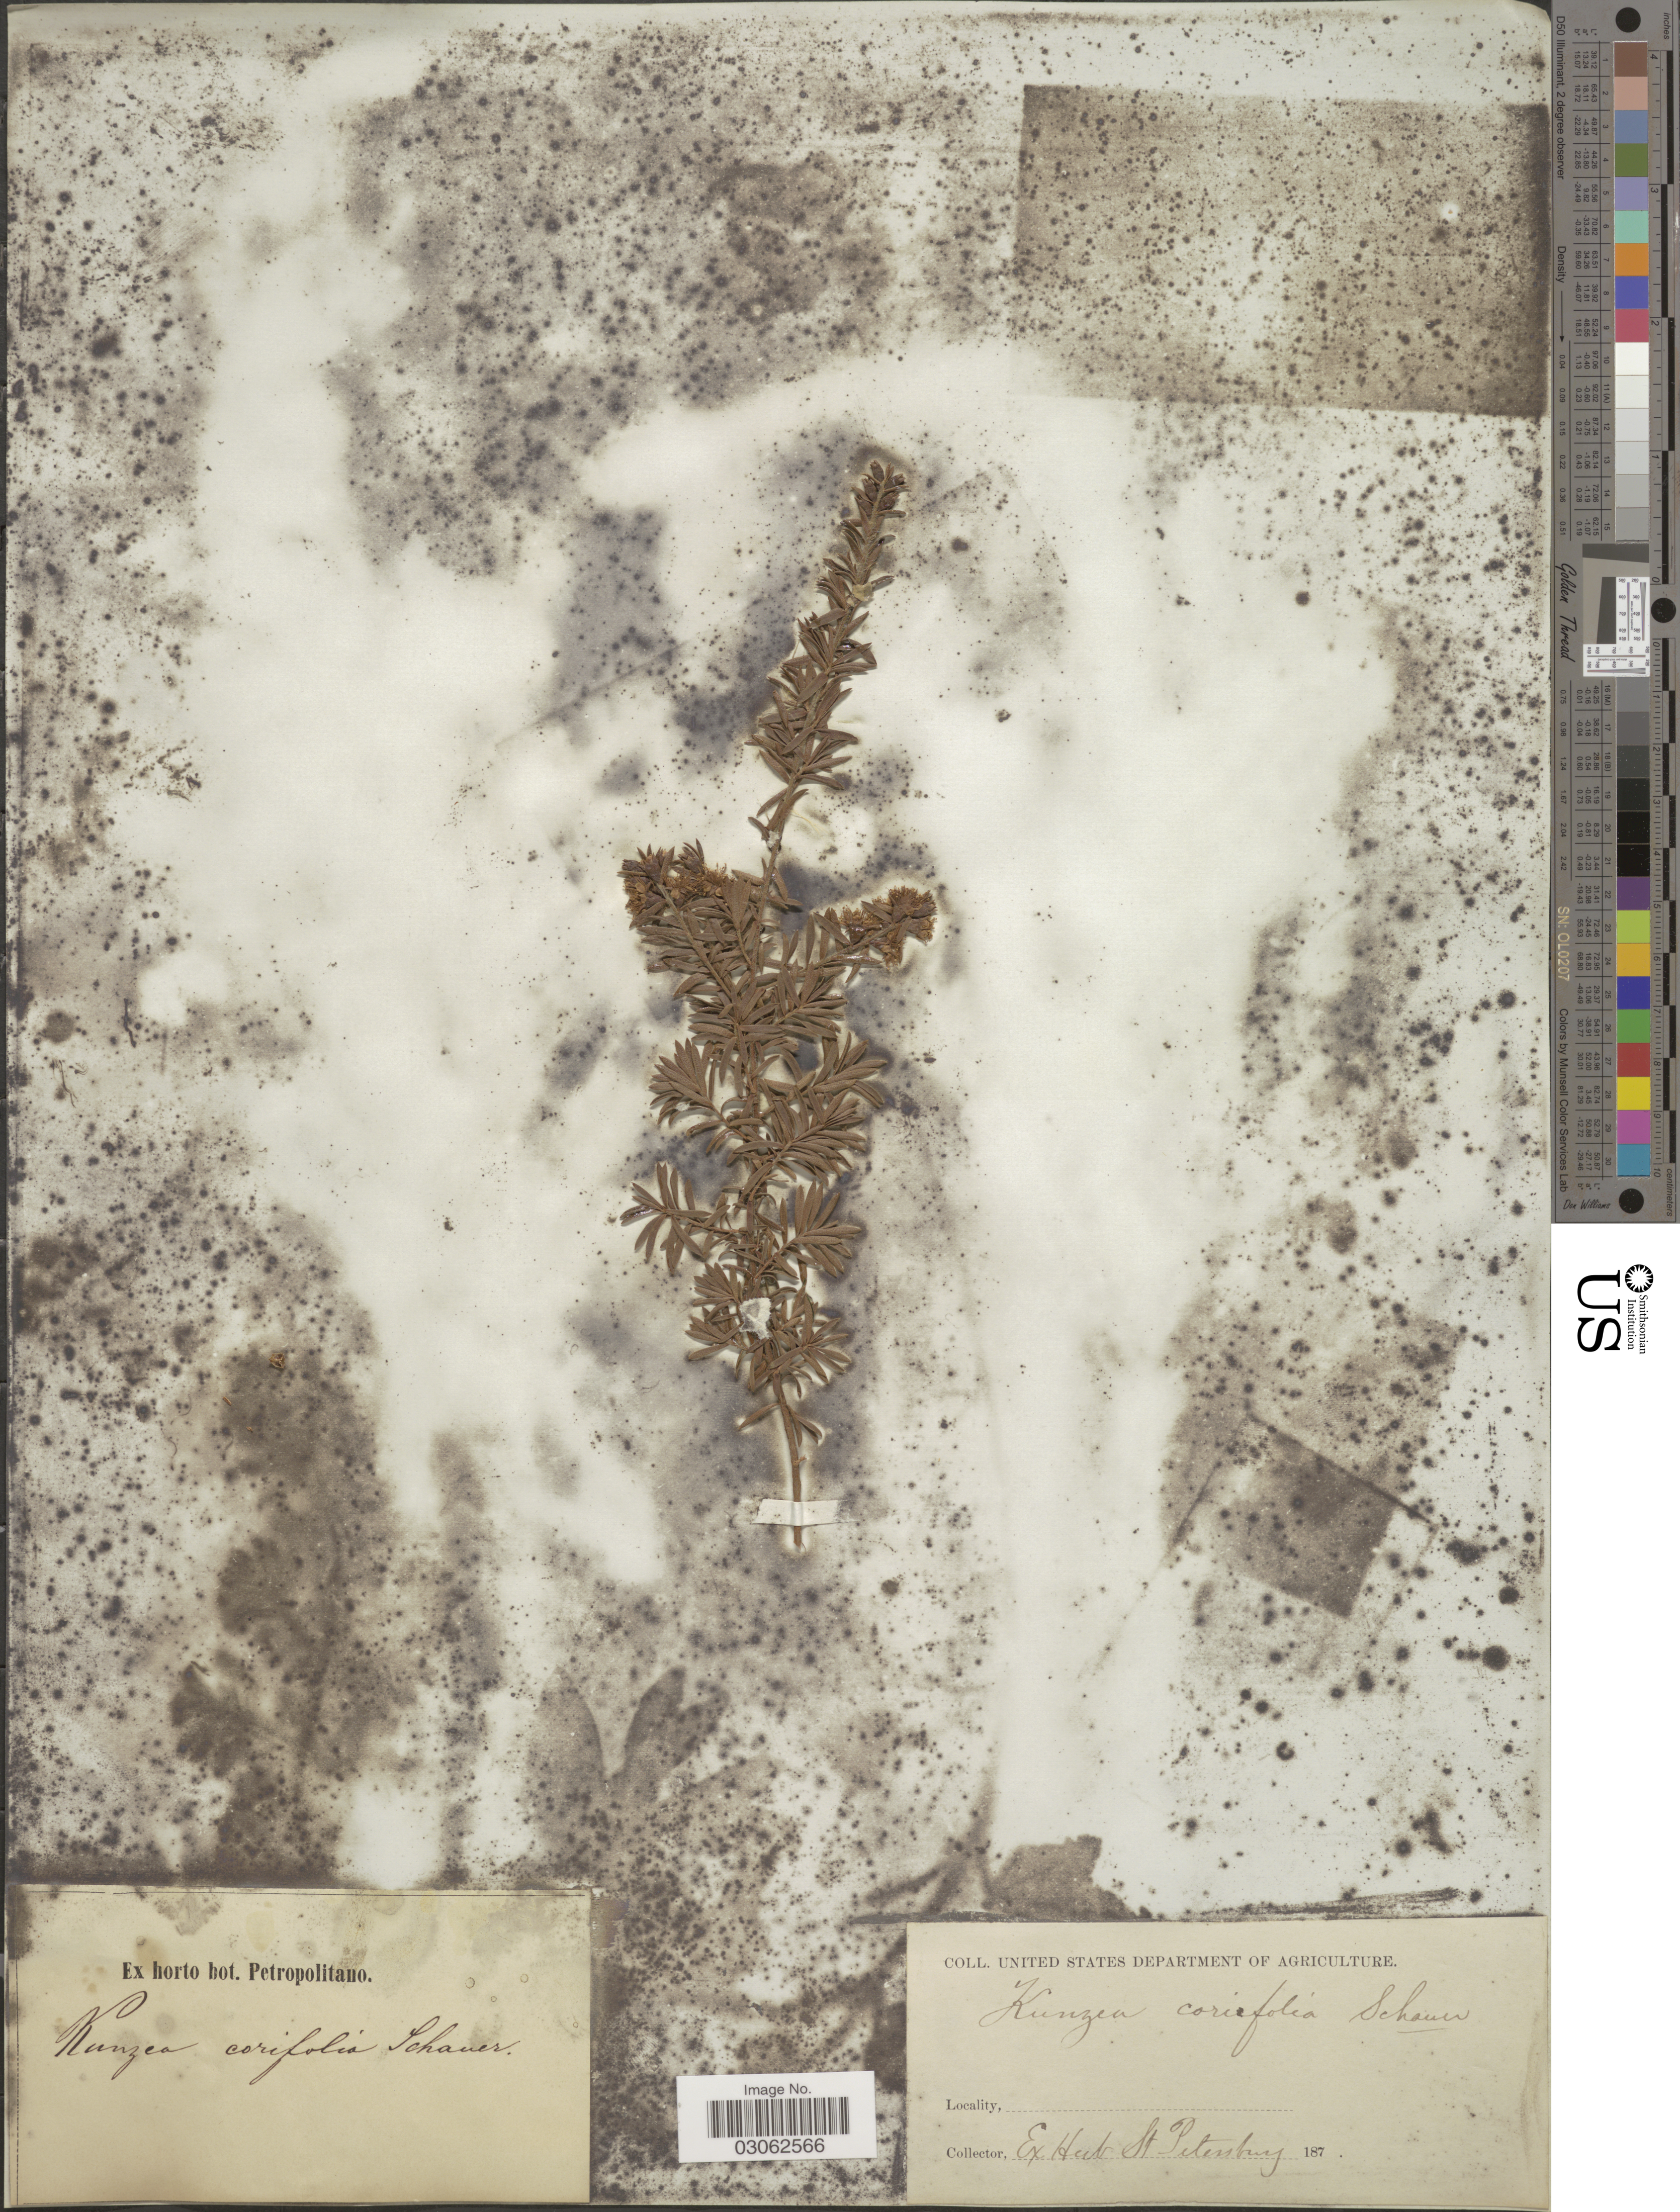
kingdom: Plantae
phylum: Tracheophyta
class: Magnoliopsida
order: Myrtales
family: Myrtaceae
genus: Kunzea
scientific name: Kunzea corifolia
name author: (Vent.) Schauer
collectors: ex herb. U. S. Department of Agriculture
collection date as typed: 187